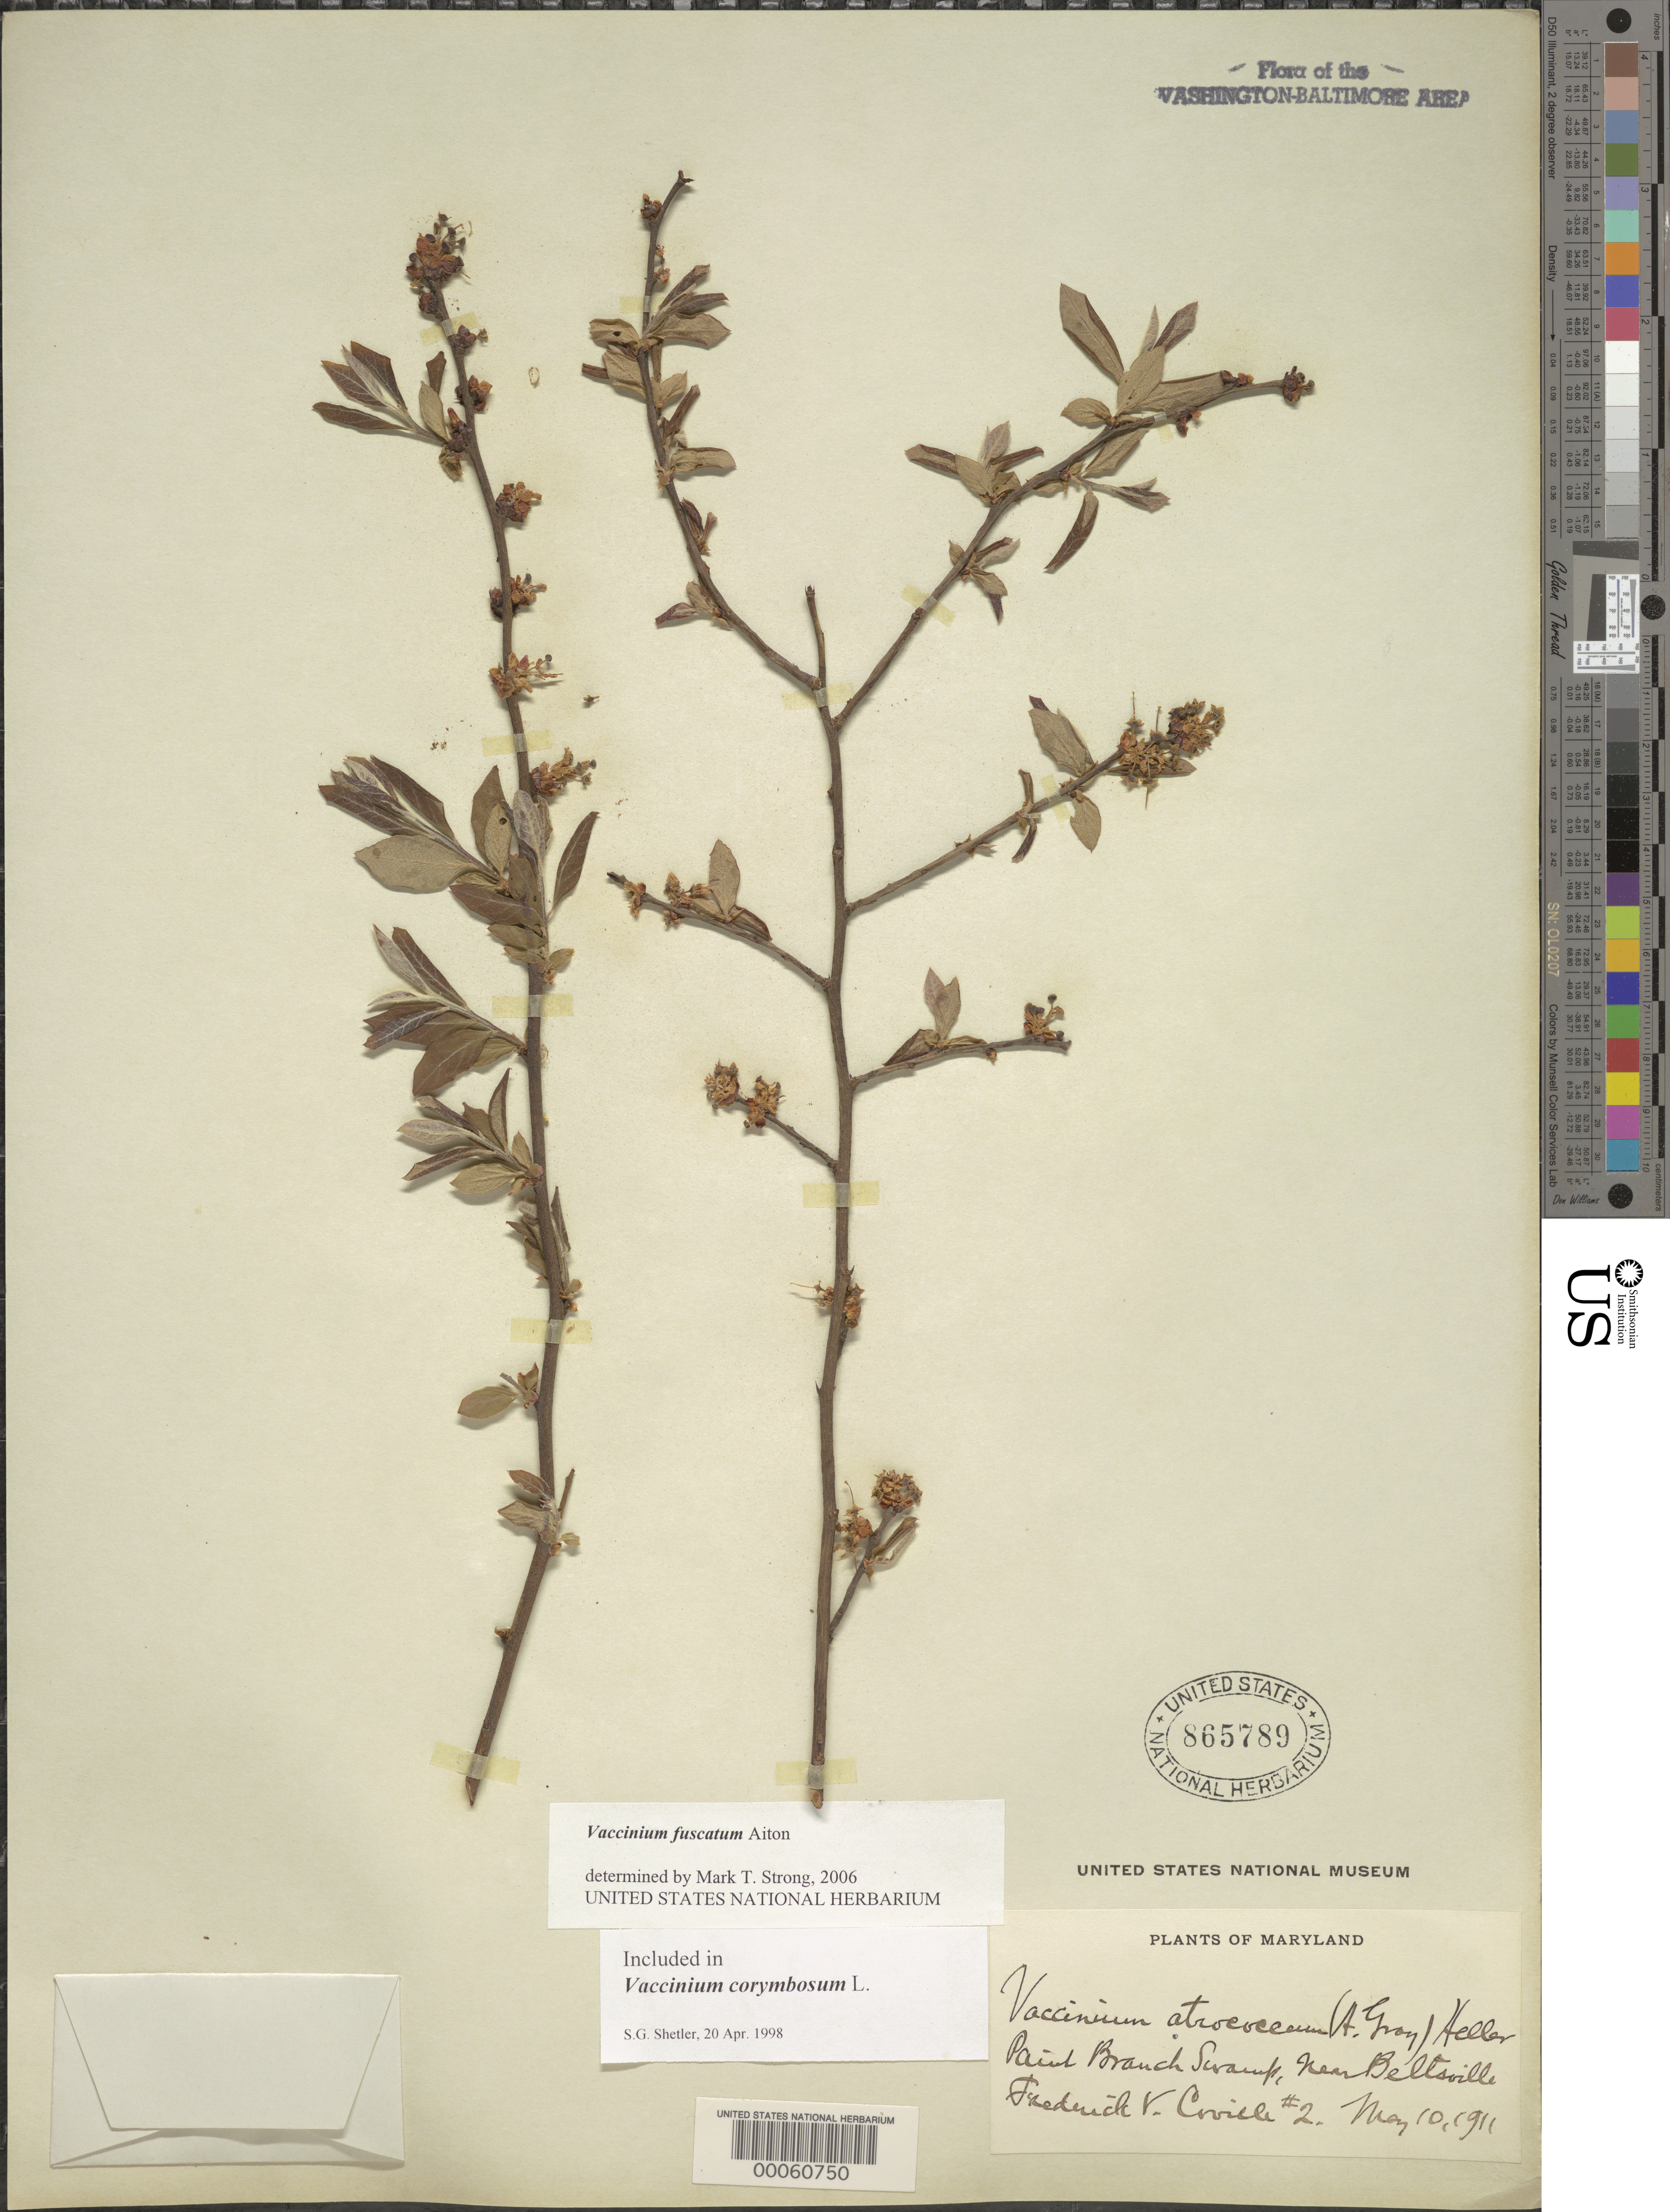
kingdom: Plantae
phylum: Tracheophyta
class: Magnoliopsida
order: Ericales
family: Ericaceae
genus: Vaccinium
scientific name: Vaccinium corymbosum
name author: L.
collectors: F. V. Coville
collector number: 2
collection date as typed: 10 May 1911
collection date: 1911-05-10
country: United States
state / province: Maryland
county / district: Prince George's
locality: Paint Branch Swamp, near Beltsville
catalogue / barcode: US 865789